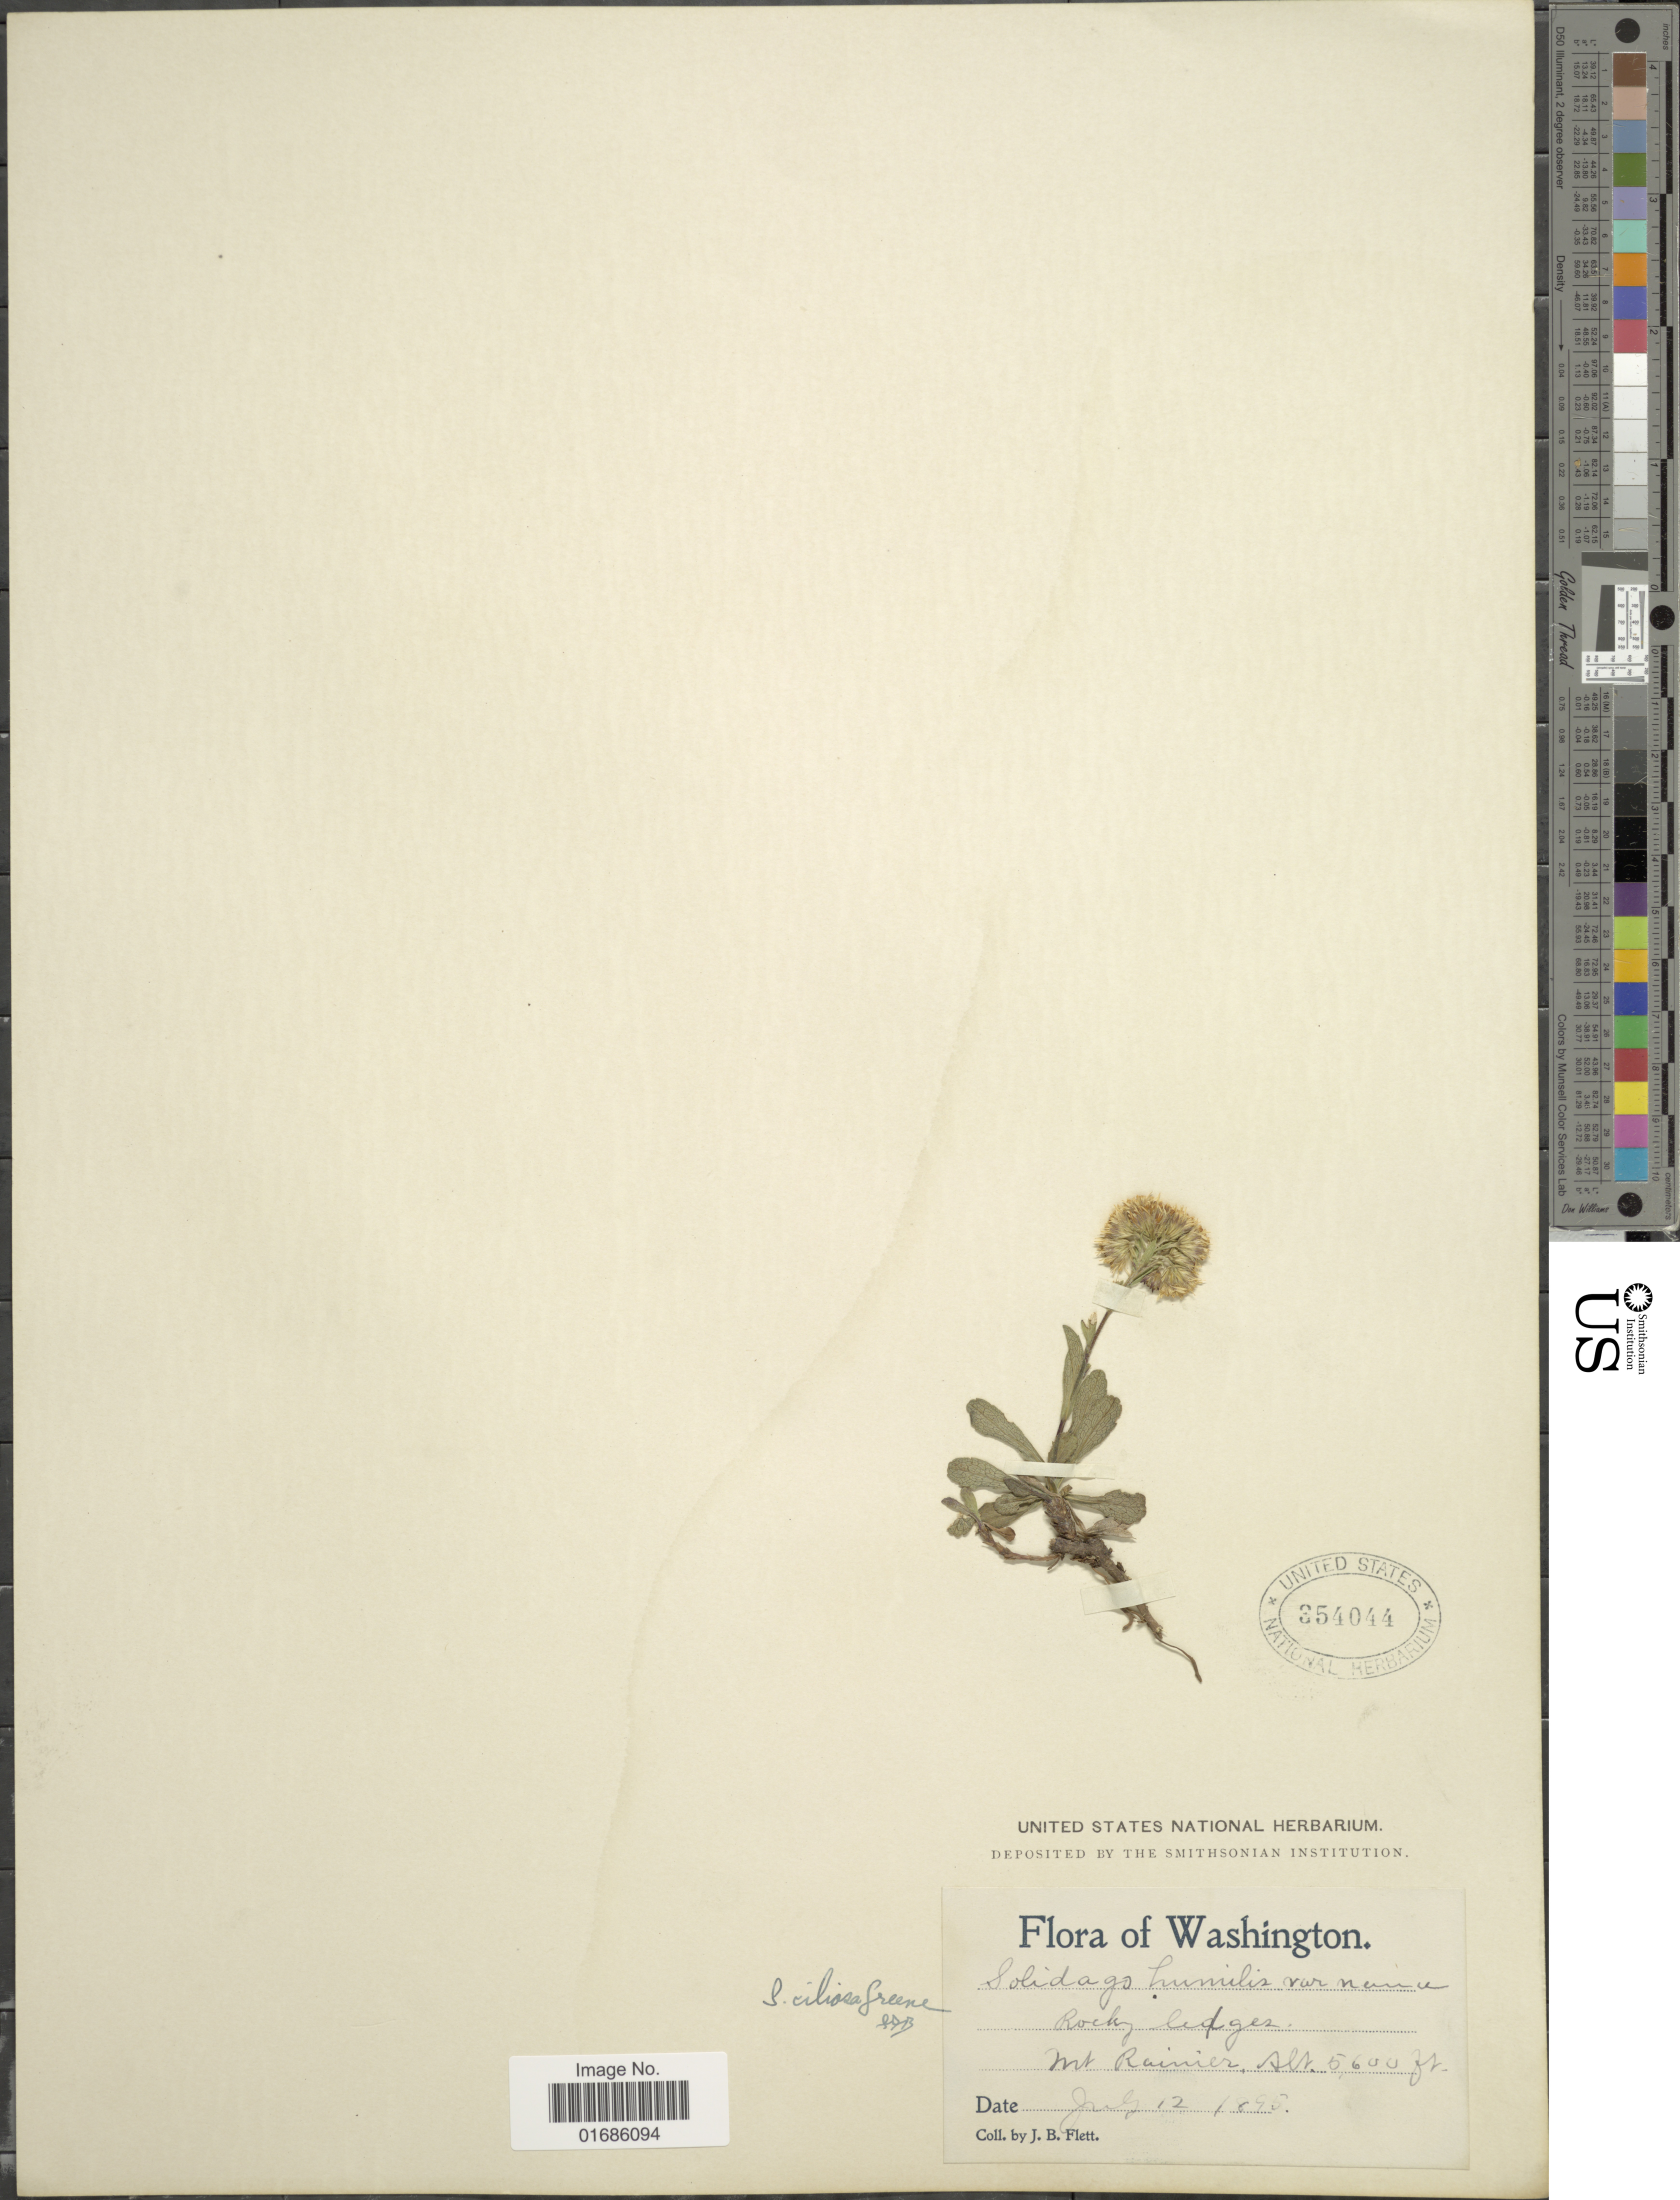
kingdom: Plantae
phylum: Tracheophyta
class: Magnoliopsida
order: Asterales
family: Asteraceae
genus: Solidago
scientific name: Solidago ciliosa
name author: Greene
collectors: J. Flett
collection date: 1890-07-12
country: United States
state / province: Washington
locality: Rocky ledges, Mt. Rainier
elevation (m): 1707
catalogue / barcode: US 354044